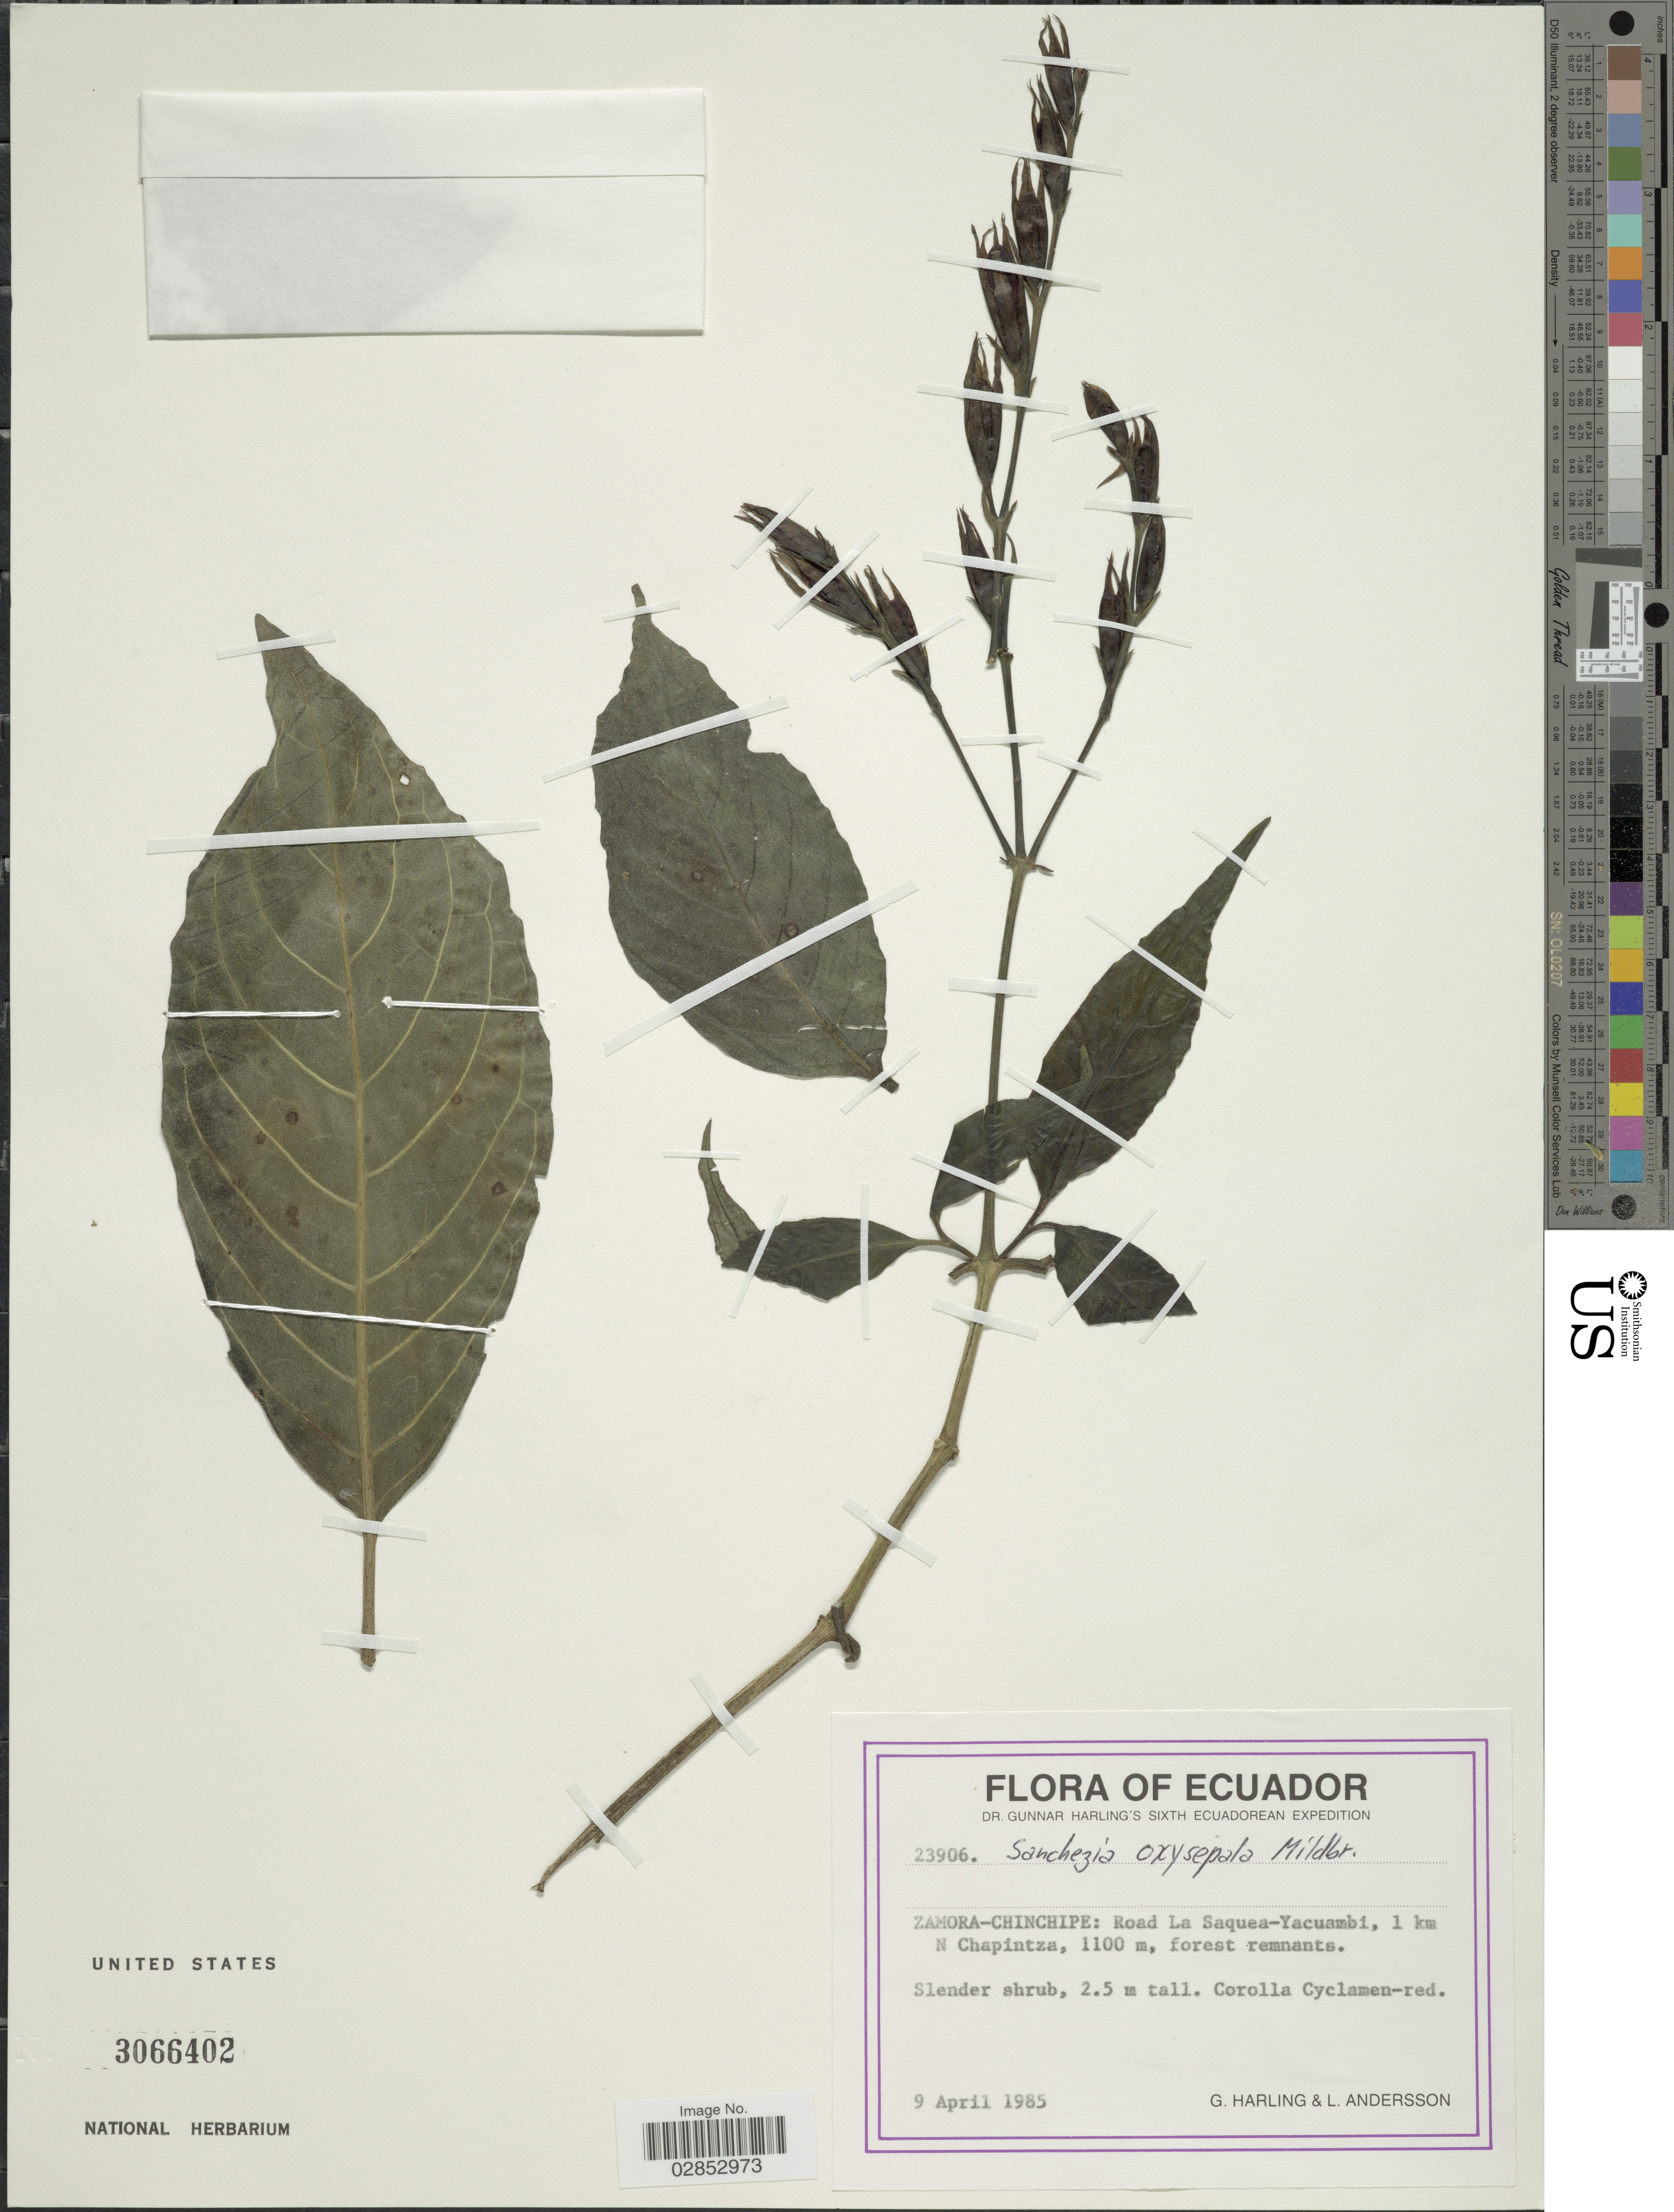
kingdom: Plantae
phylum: Tracheophyta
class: Magnoliopsida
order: Lamiales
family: Acanthaceae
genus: Sanchezia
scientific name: Sanchezia longiflora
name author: (Hook. f.) Hook. f. ex Planch.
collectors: G. Harling & L. Andersson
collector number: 23906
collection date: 1985-04-09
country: Ecuador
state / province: Zamora-Chinchipe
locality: Road La Saquea-Yacuambi, 1 km N Chapintza.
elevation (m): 1100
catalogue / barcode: US 3066402